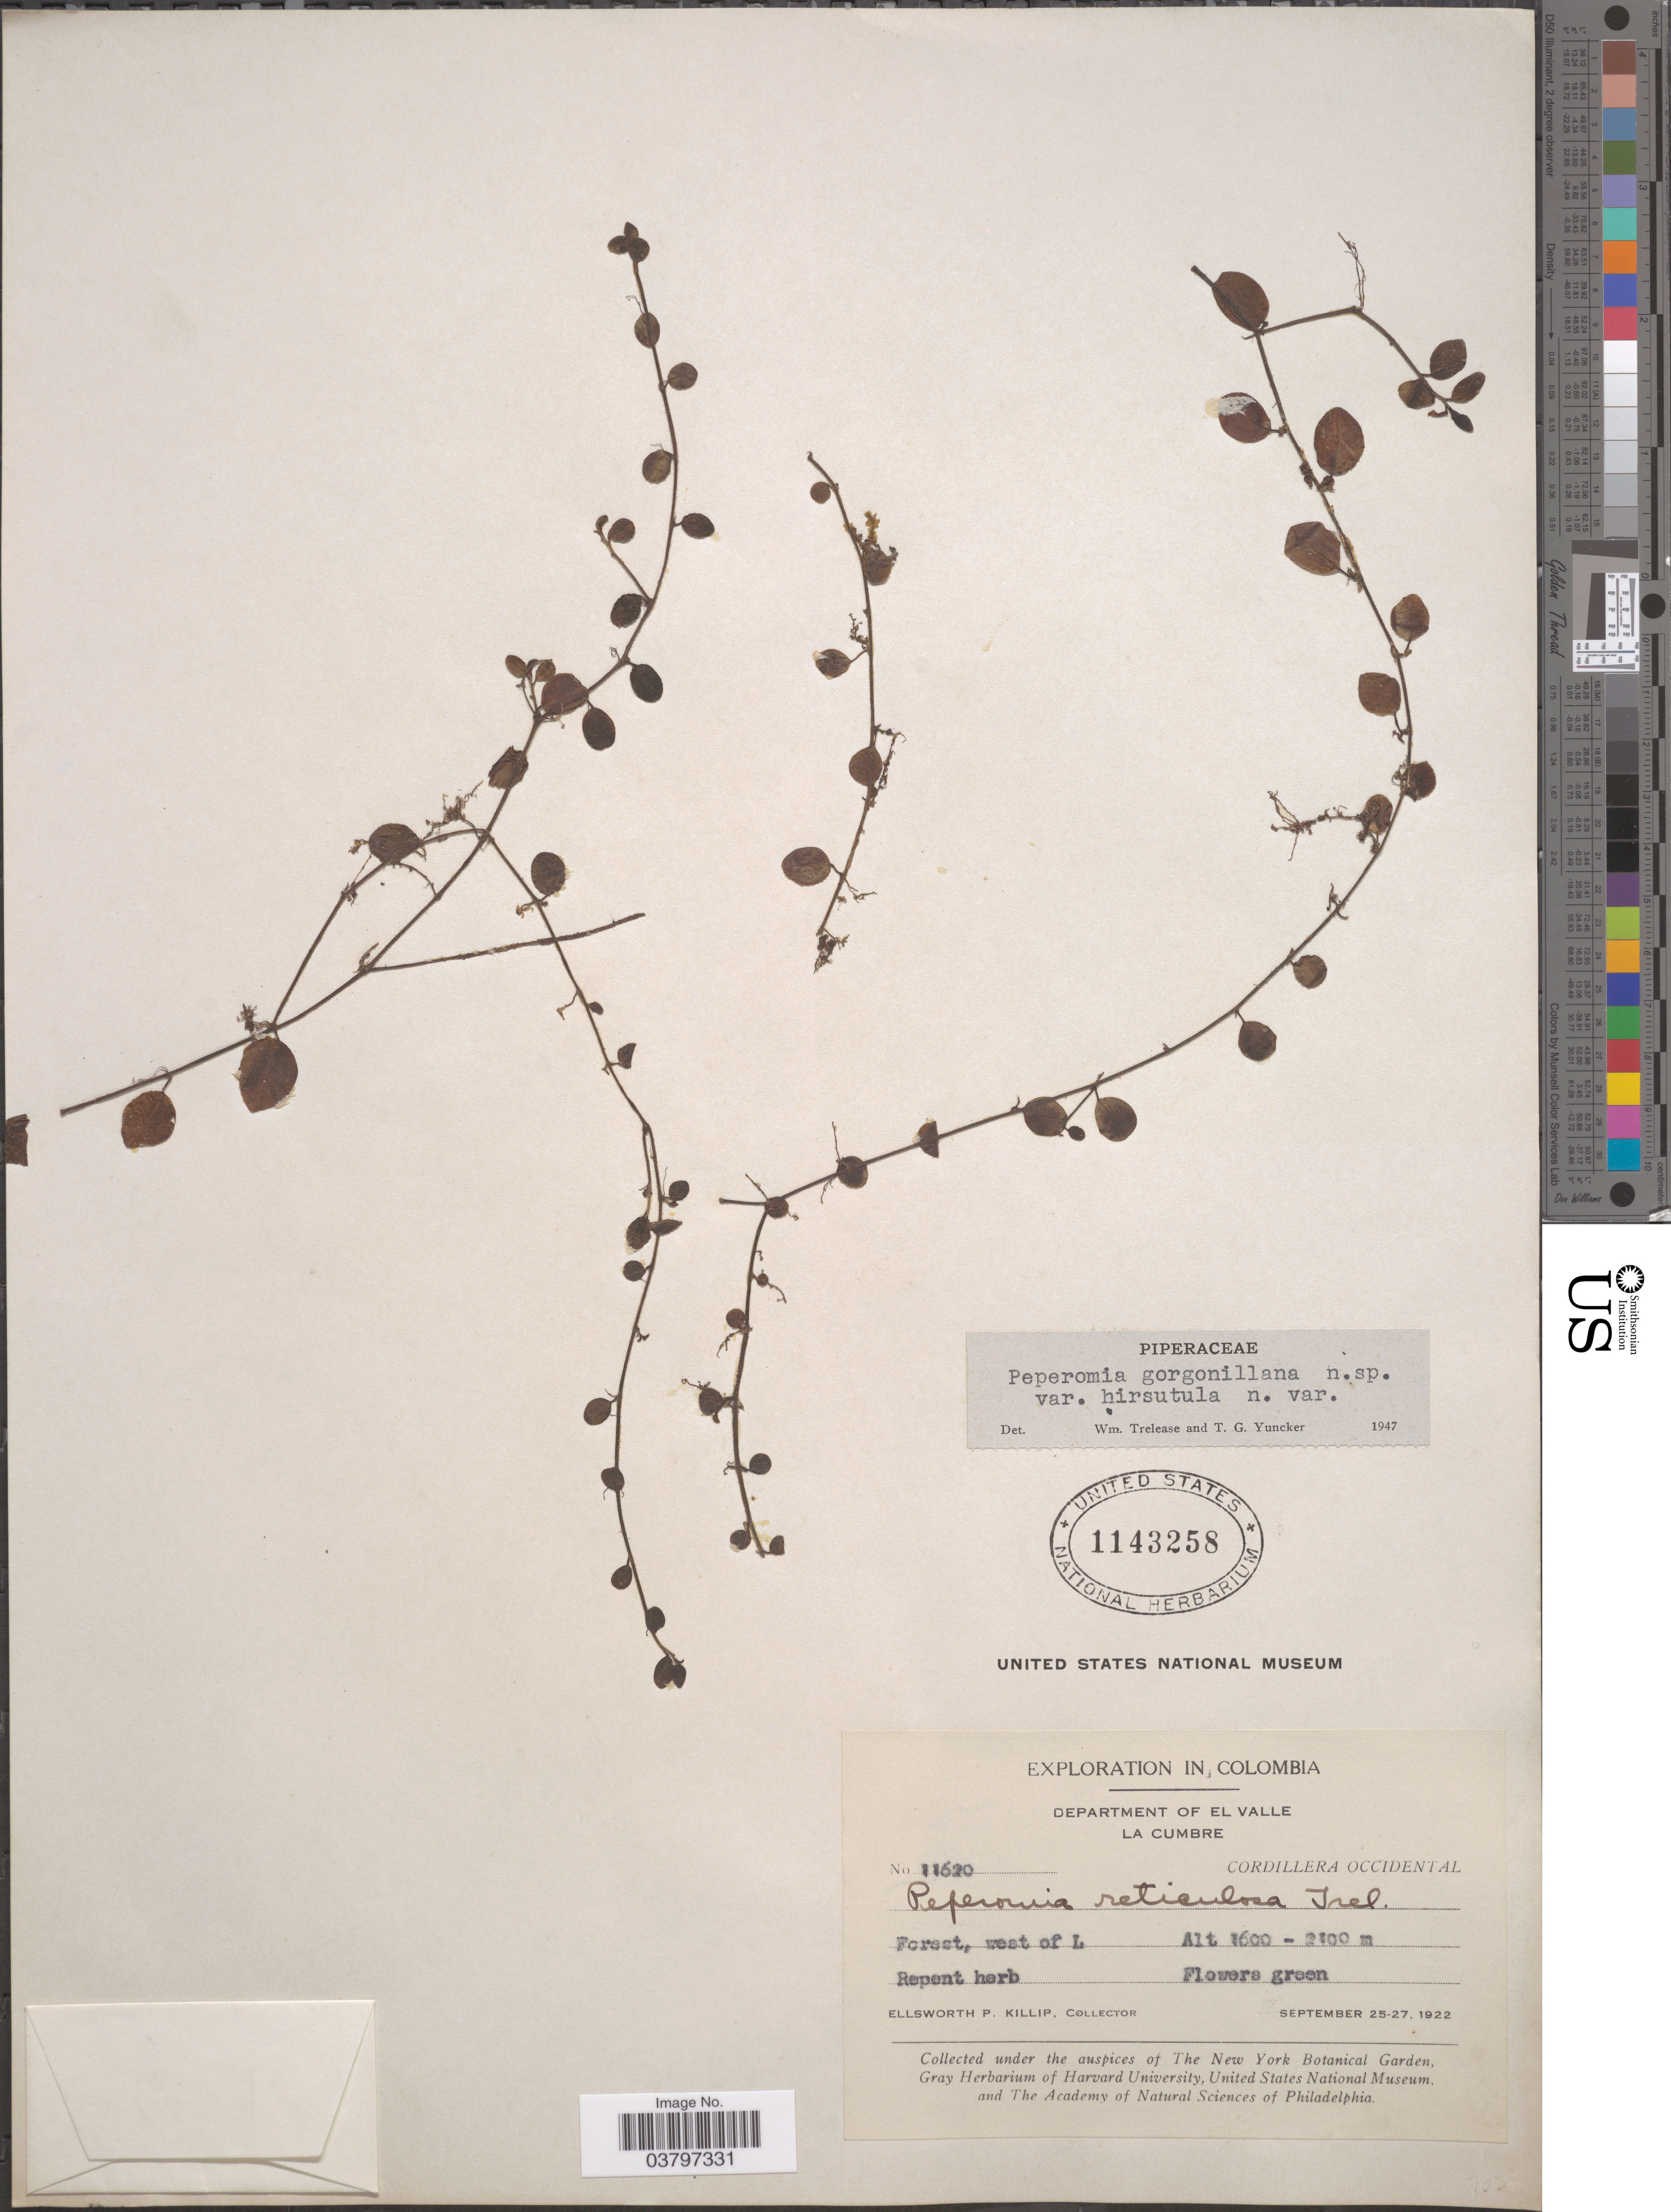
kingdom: Plantae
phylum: Tracheophyta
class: Magnoliopsida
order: Piperales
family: Piperaceae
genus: Peperomia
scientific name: Peperomia gorgonillana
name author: Trel. & Yunck.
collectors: E. P. Killip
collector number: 11620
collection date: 1922-09-25/1922-09-27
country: Colombia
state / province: Valle del Cauca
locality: Department of El Valle. La Cumbre. Cordillera Occidental. Forest, west of L.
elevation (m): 1600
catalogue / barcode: US 1143258